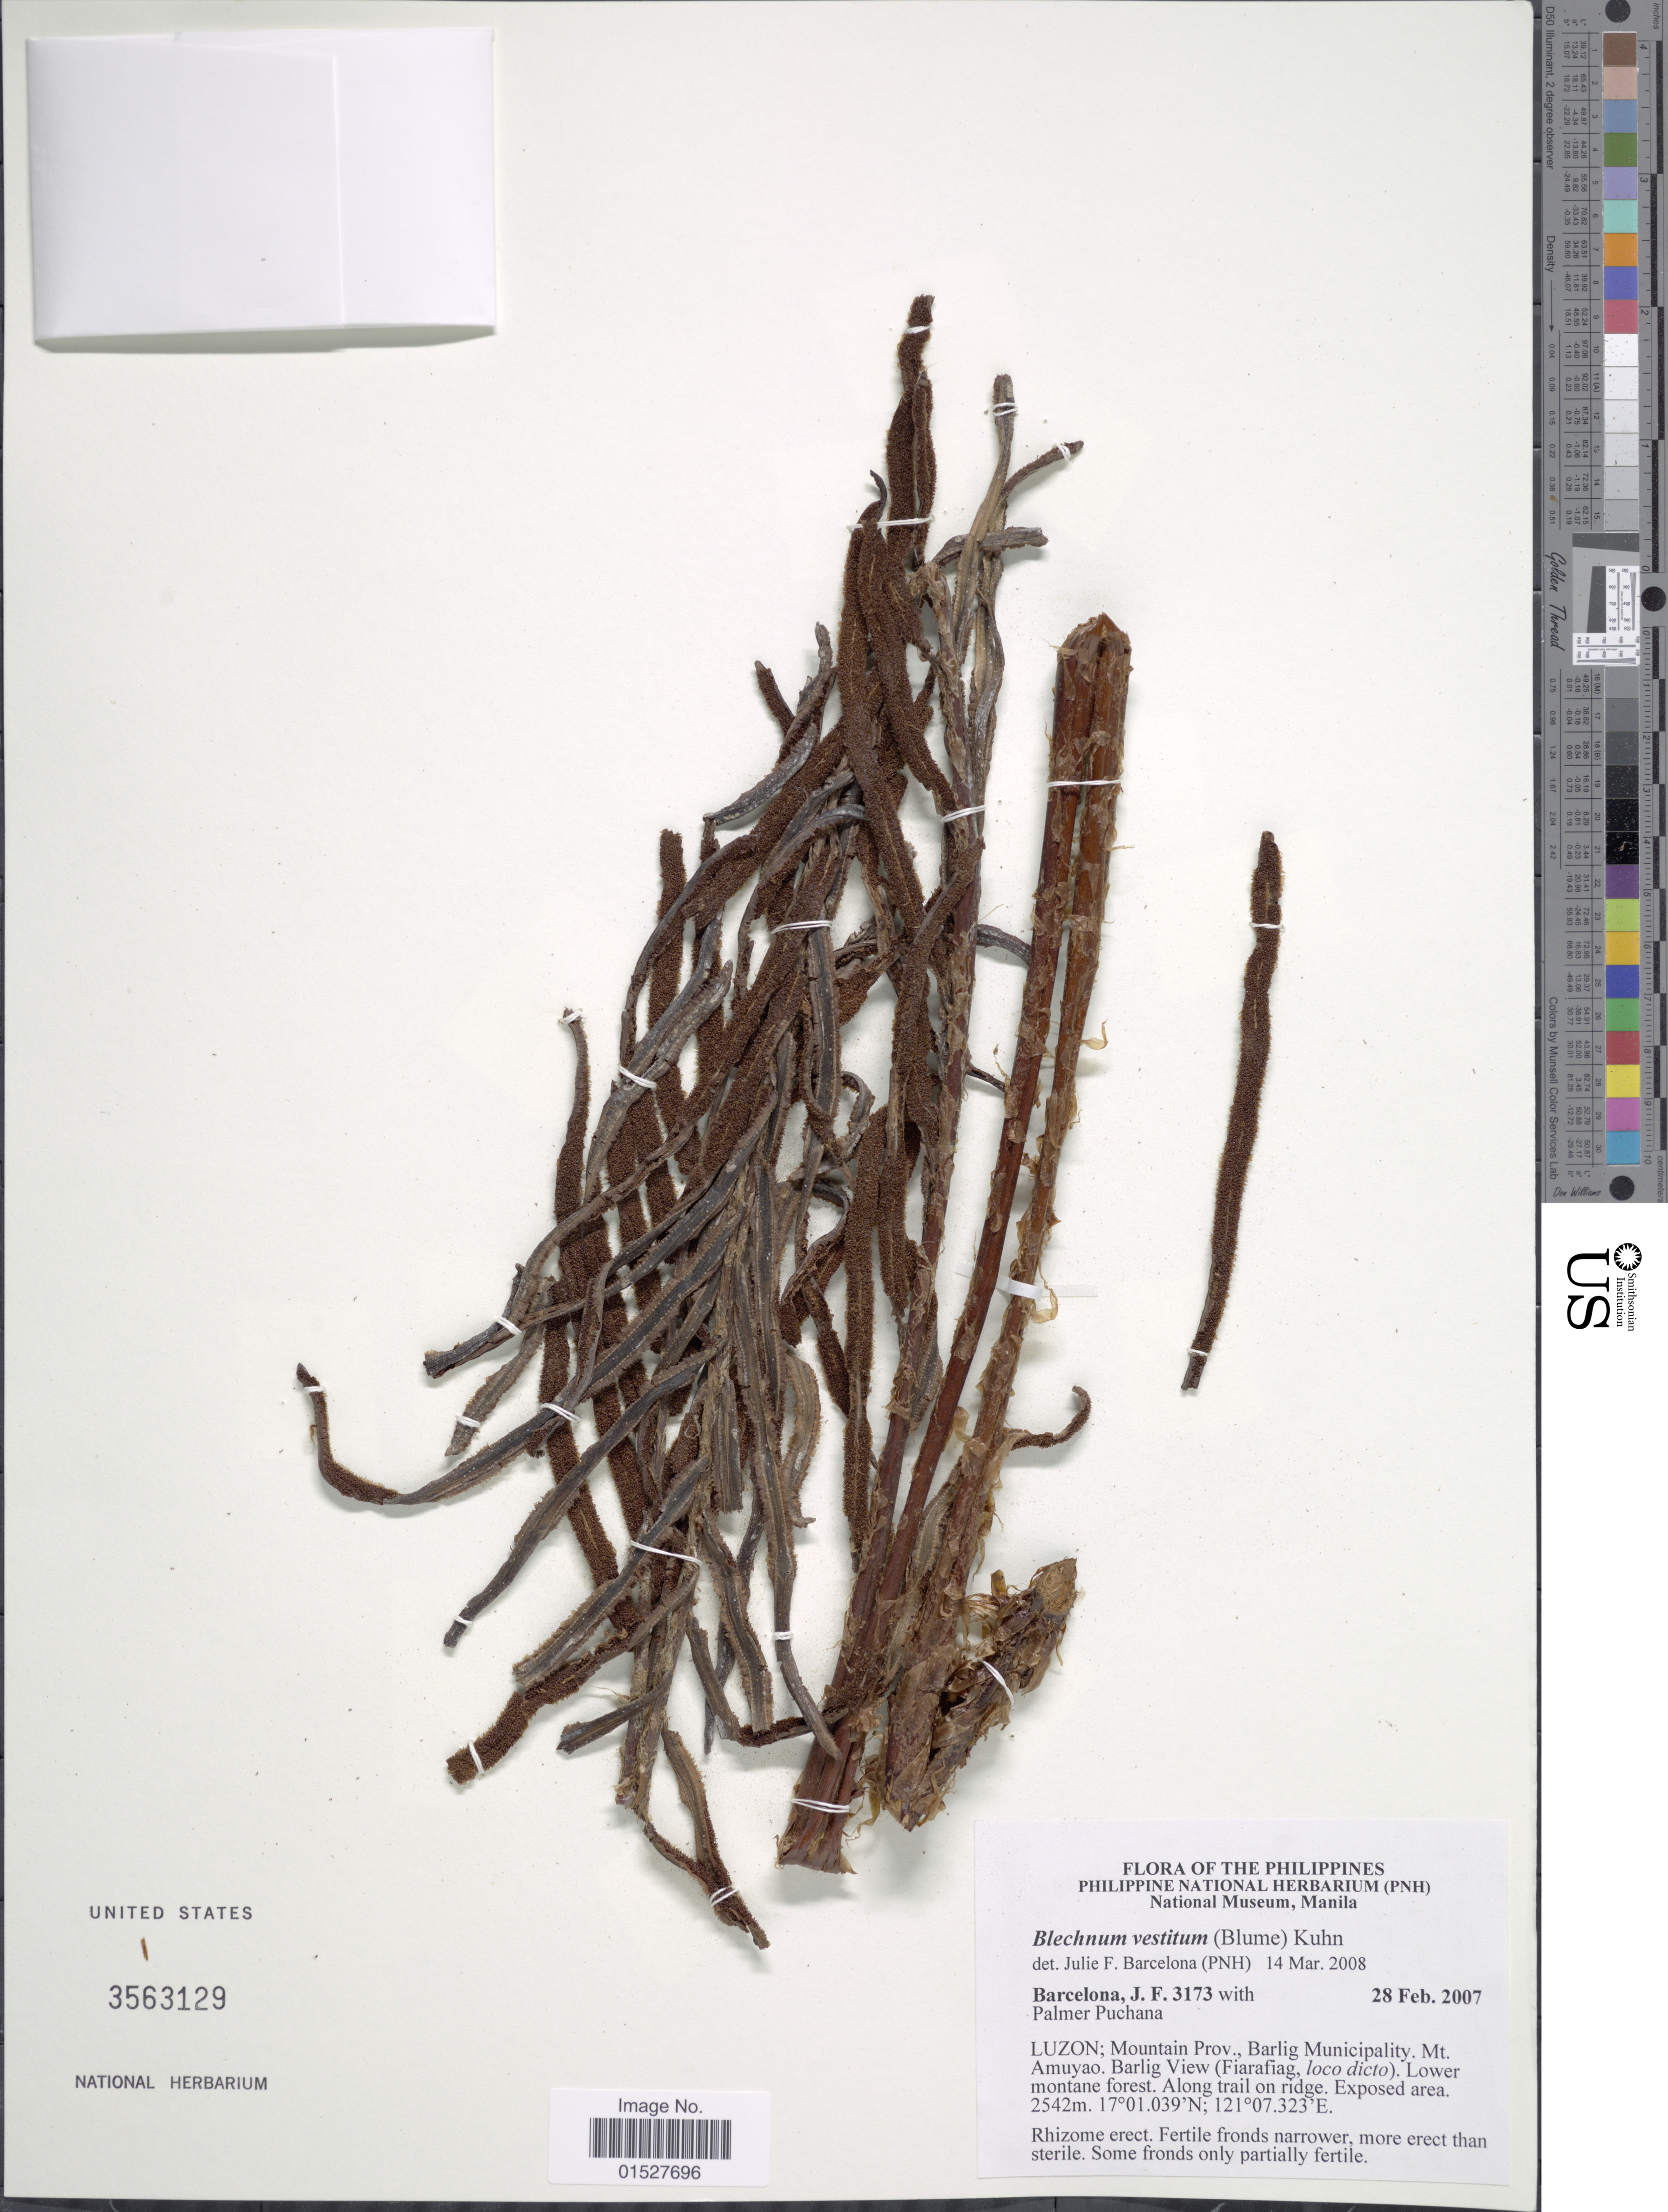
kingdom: Plantae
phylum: Tracheophyta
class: Polypodiopsida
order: Polypodiales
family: Blechnaceae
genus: Blechnum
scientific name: Blechnum vestitum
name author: (Blume) Kuhn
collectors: J. F. Barcelona & P. Puchana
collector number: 3173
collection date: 2007-02-28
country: Philippines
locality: Luzon; Mountain Prov., Barlig Municipality. Mt. Amuyao. Barlig View. Along trail on ridge.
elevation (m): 2542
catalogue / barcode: US 3563129